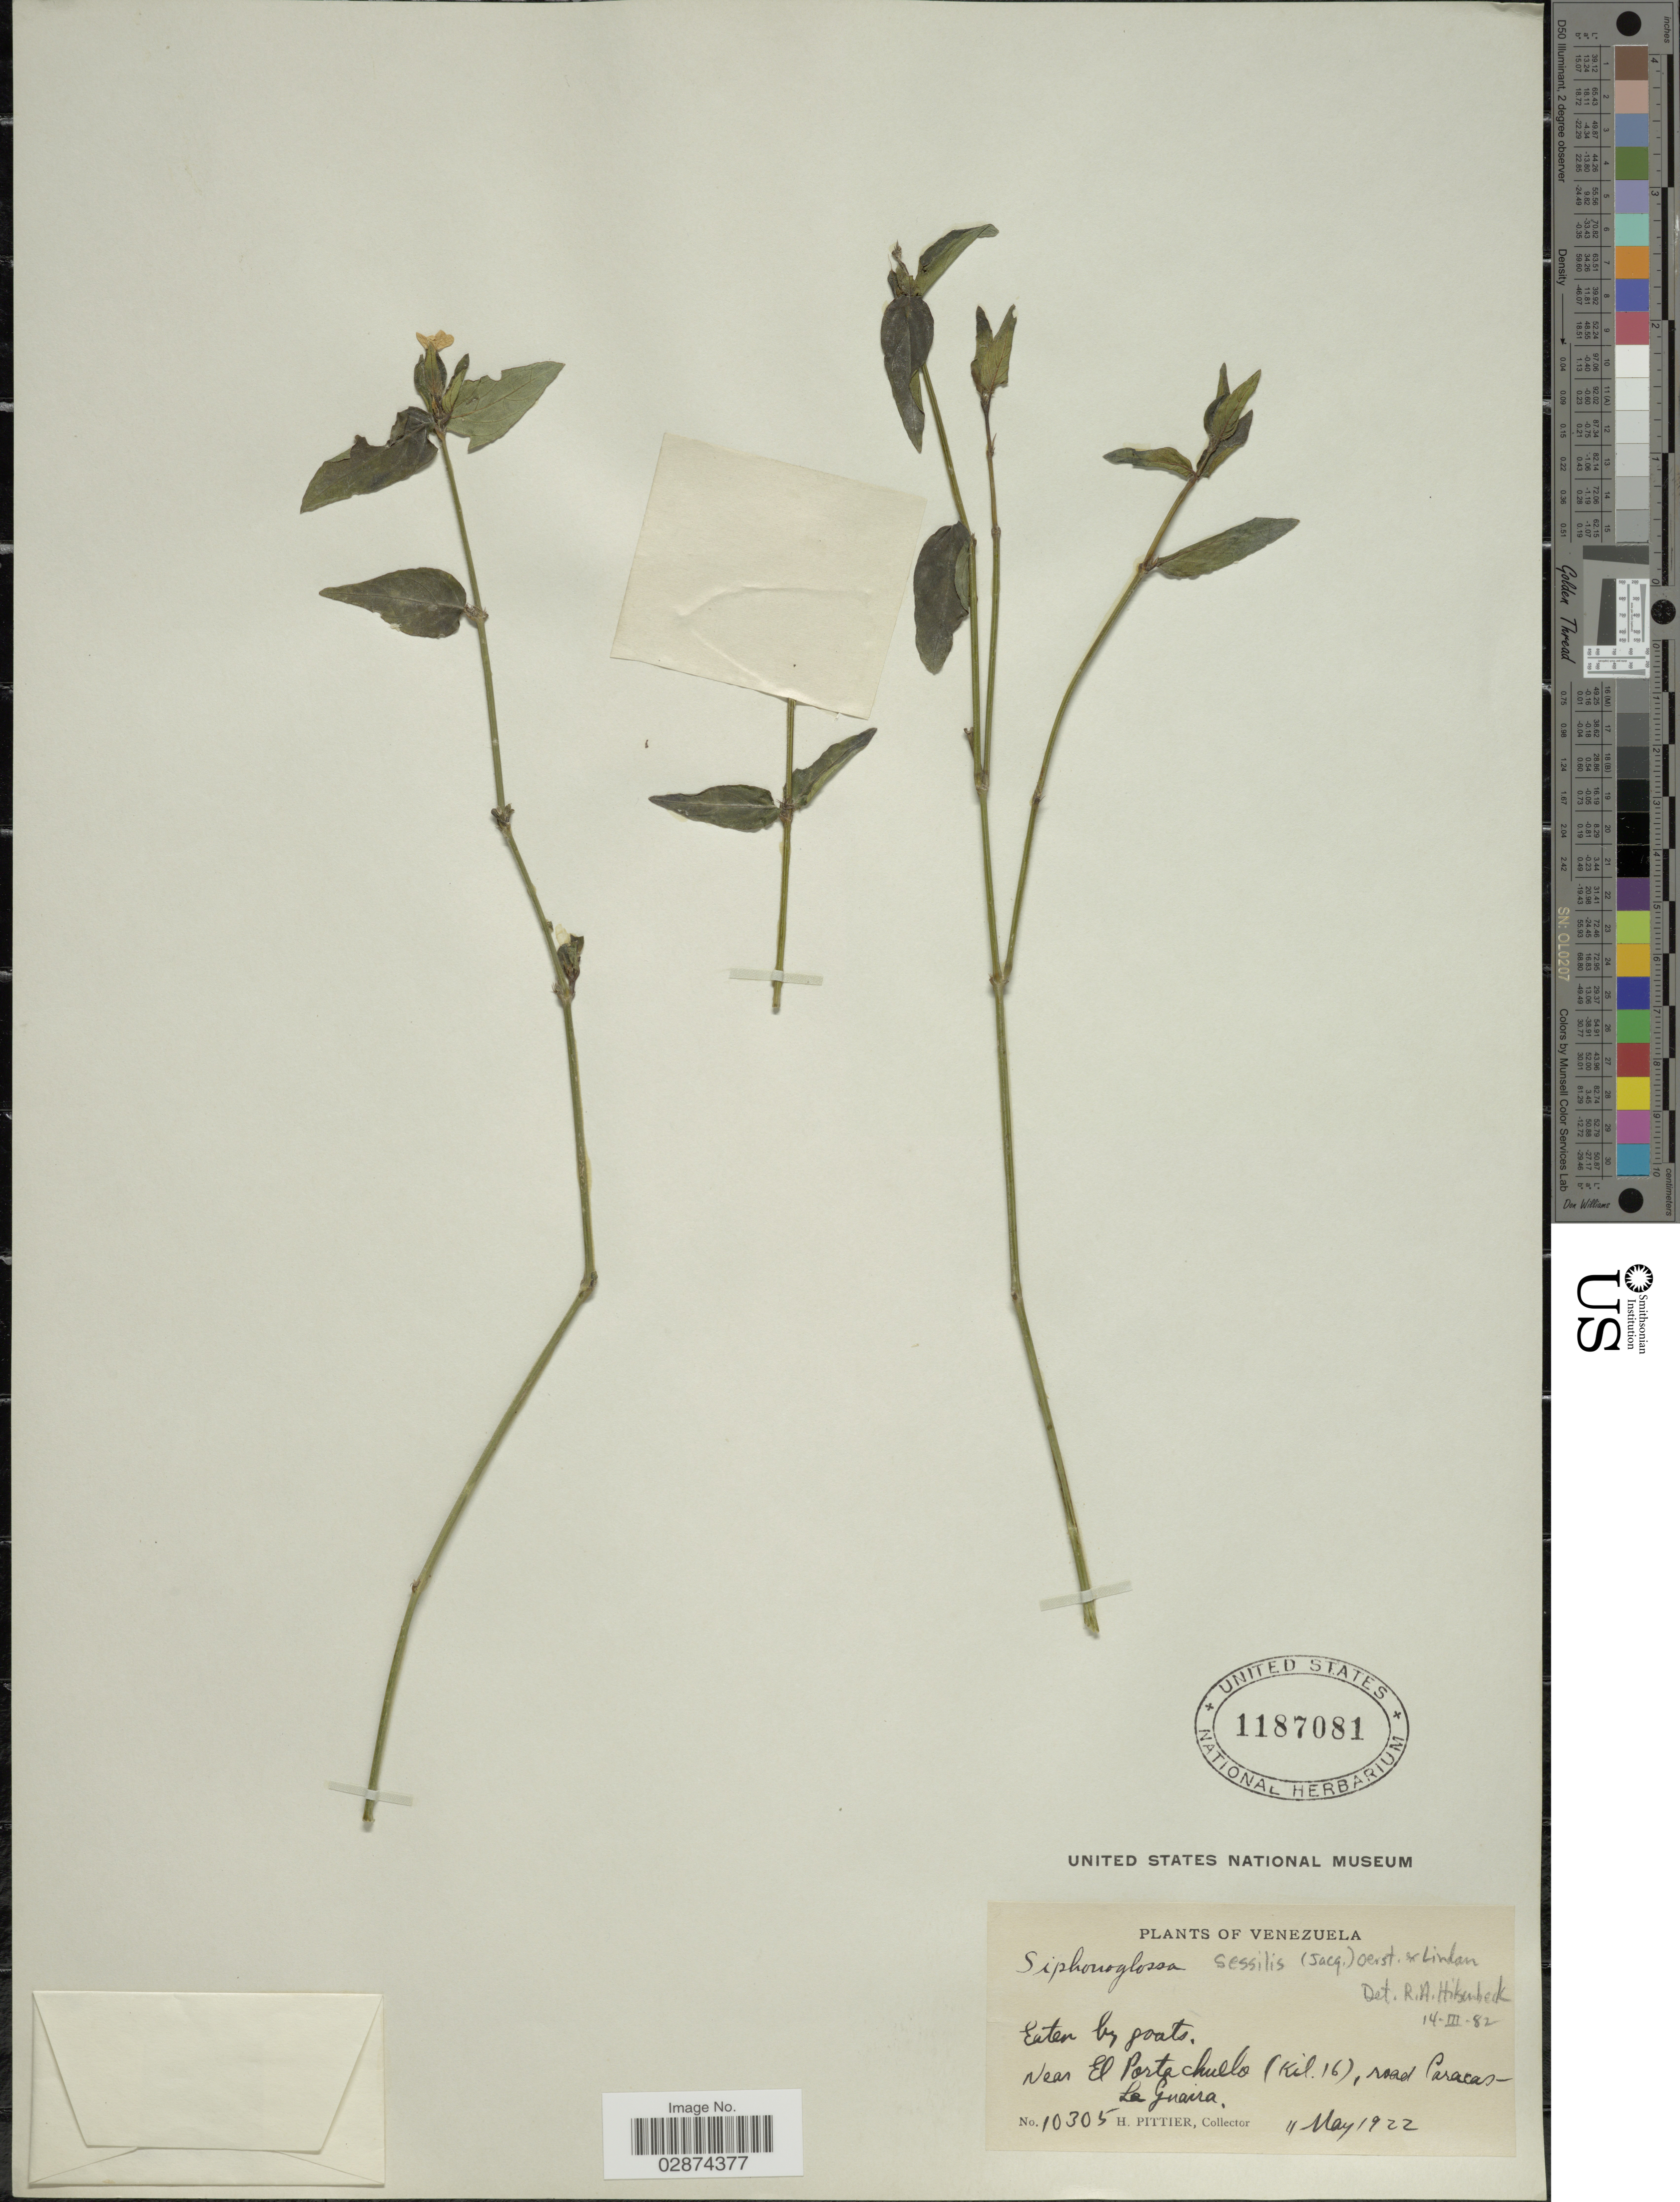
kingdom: Plantae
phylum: Tracheophyta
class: Magnoliopsida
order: Lamiales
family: Acanthaceae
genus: Justicia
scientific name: Justicia sessilis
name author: Jacq.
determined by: Fisher, Amanda, (LOB), California State University, Long Beach (UNITED STATES)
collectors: H. F. Pittier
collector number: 10305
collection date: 1922-05-11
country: Venezuela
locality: Near El Porta Chullo (Kil. 16), road Caracas - La Guaira.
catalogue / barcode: US 1187081